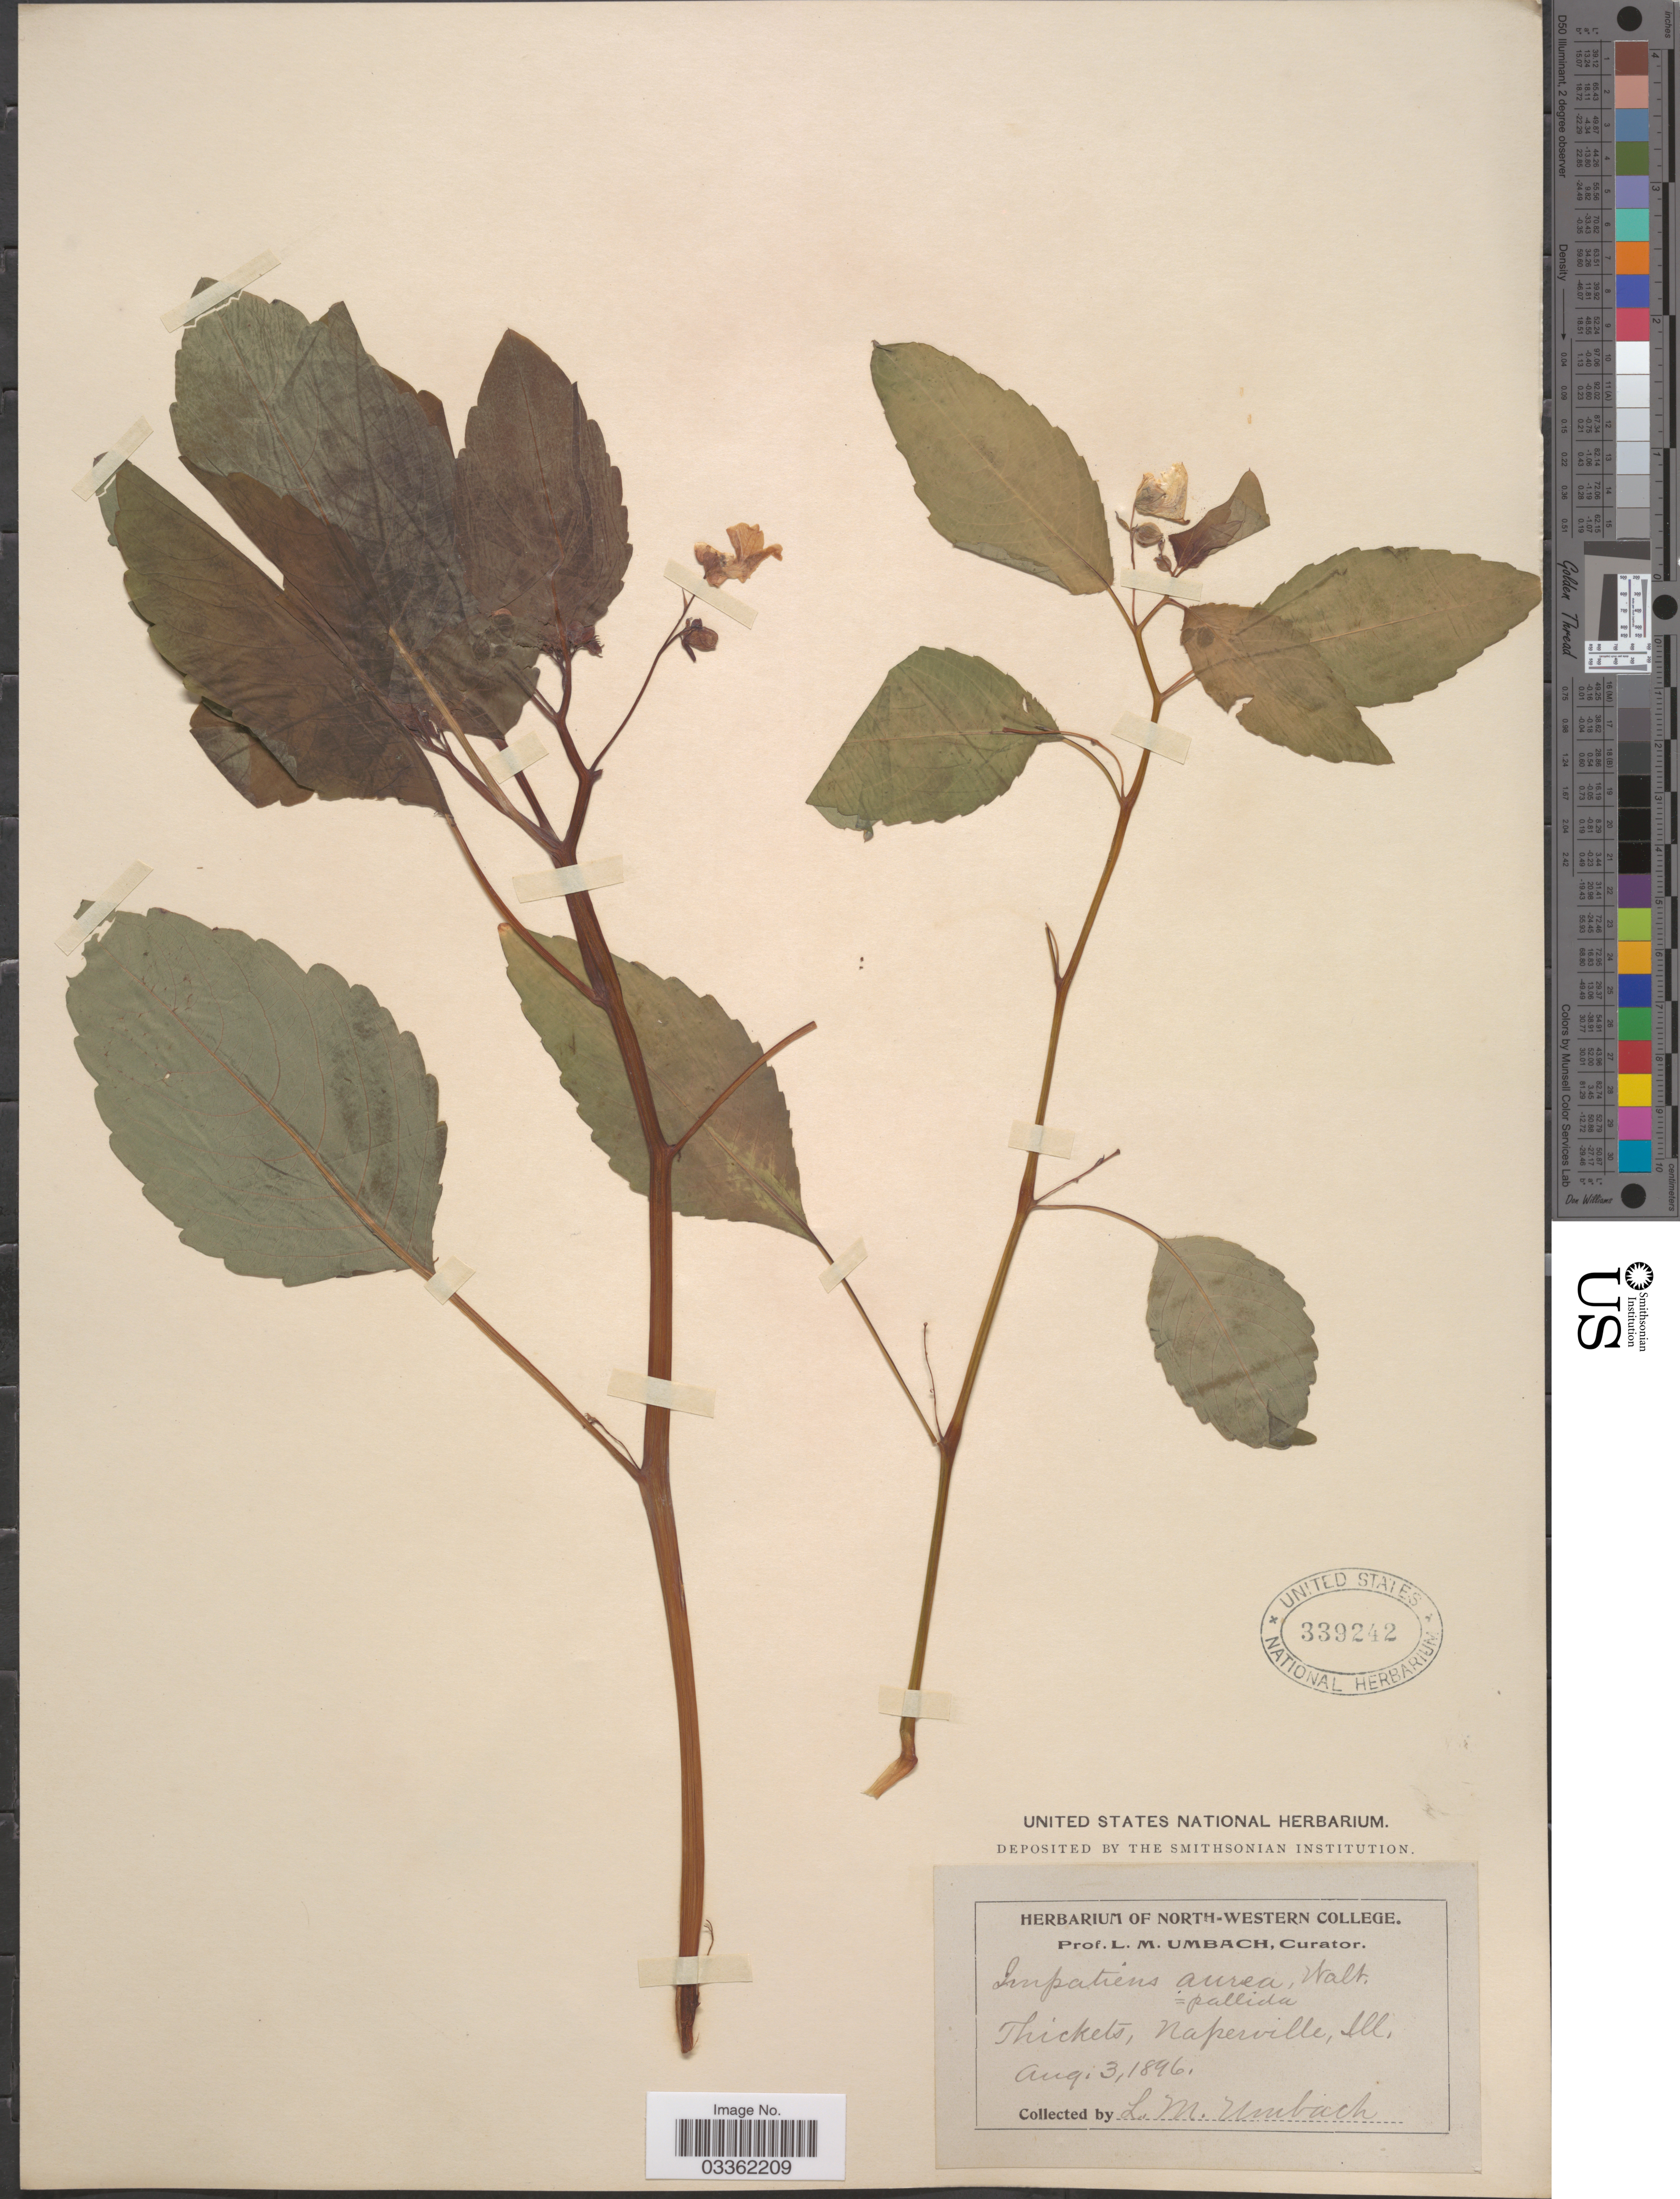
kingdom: Plantae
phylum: Tracheophyta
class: Magnoliopsida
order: Ericales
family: Balsaminaceae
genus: Impatiens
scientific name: Impatiens capensis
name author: Meerb.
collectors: L. M. Umbach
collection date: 1896-08-03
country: United States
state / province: Illinois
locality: Thickets, Naperville.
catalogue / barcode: US 339242